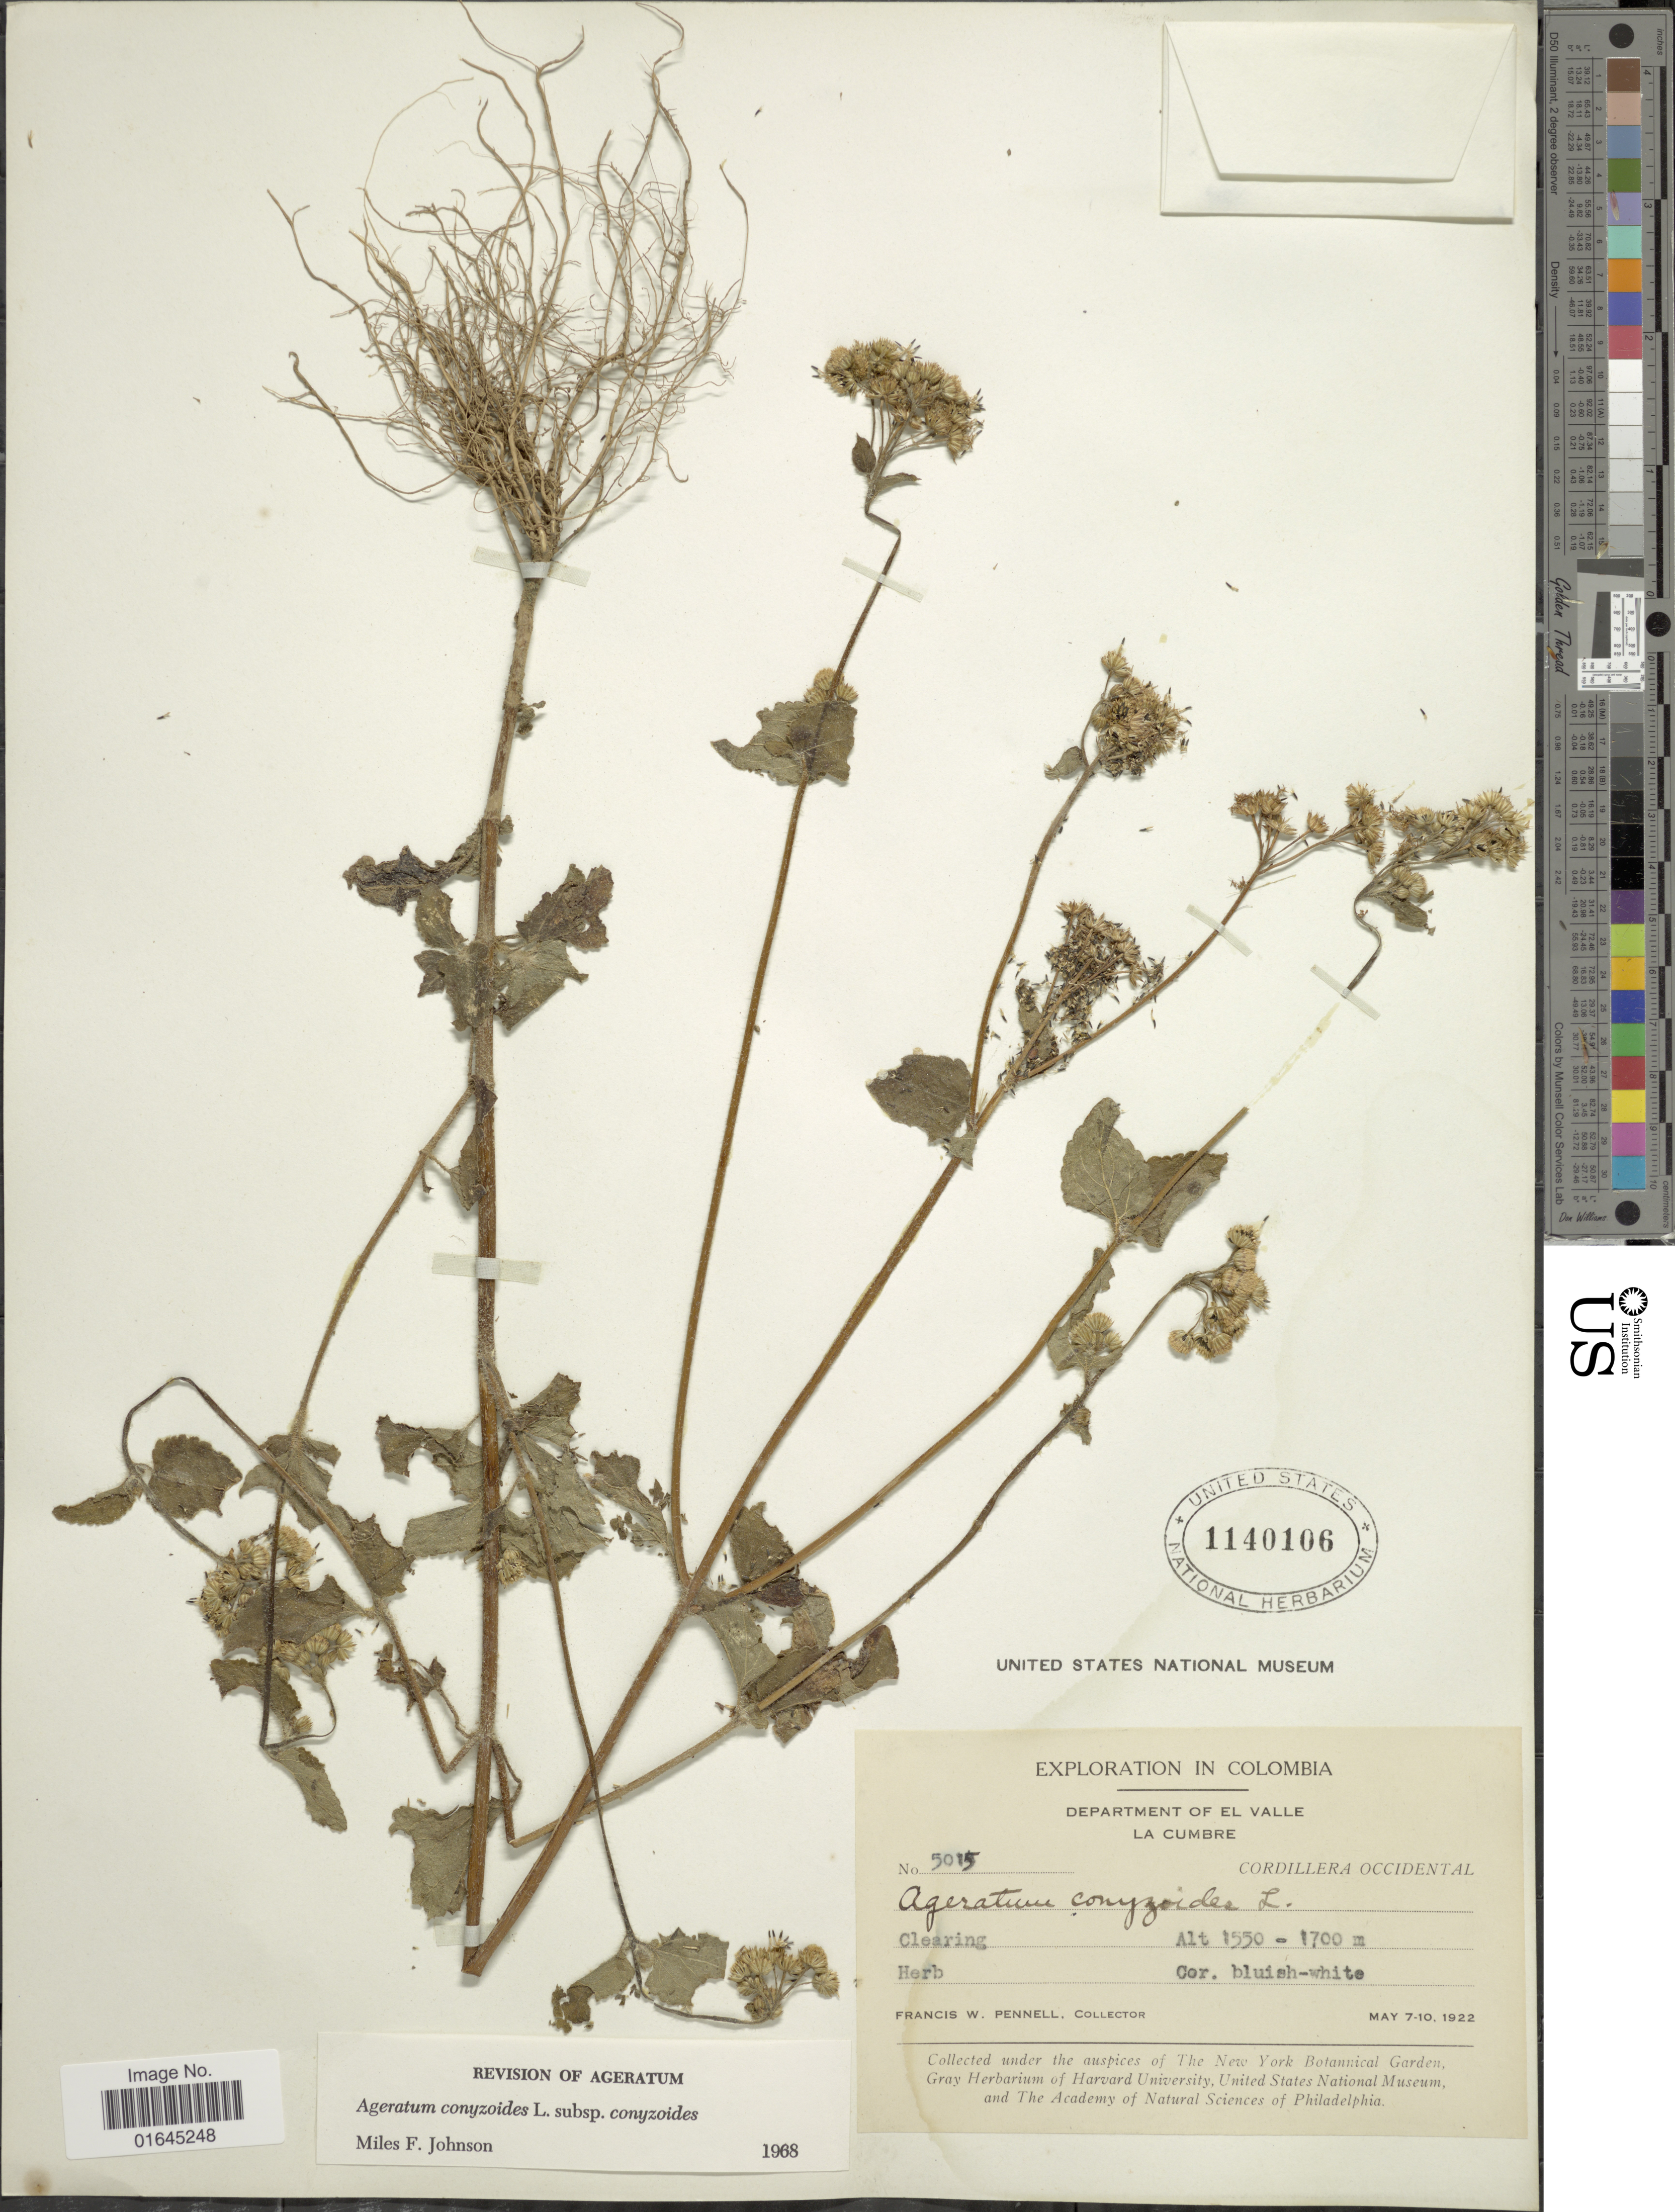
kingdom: Plantae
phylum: Tracheophyta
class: Magnoliopsida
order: Asterales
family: Asteraceae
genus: Ageratum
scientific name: Ageratum conyzoides subsp. conyzoides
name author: L.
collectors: F. W. Pennell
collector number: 5015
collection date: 1922-05-07/1922-05-10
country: Colombia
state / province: Valle del Cauca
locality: Department of El Valle, La Cumbre, Cordillera Occidental.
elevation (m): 1550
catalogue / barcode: US 1140106